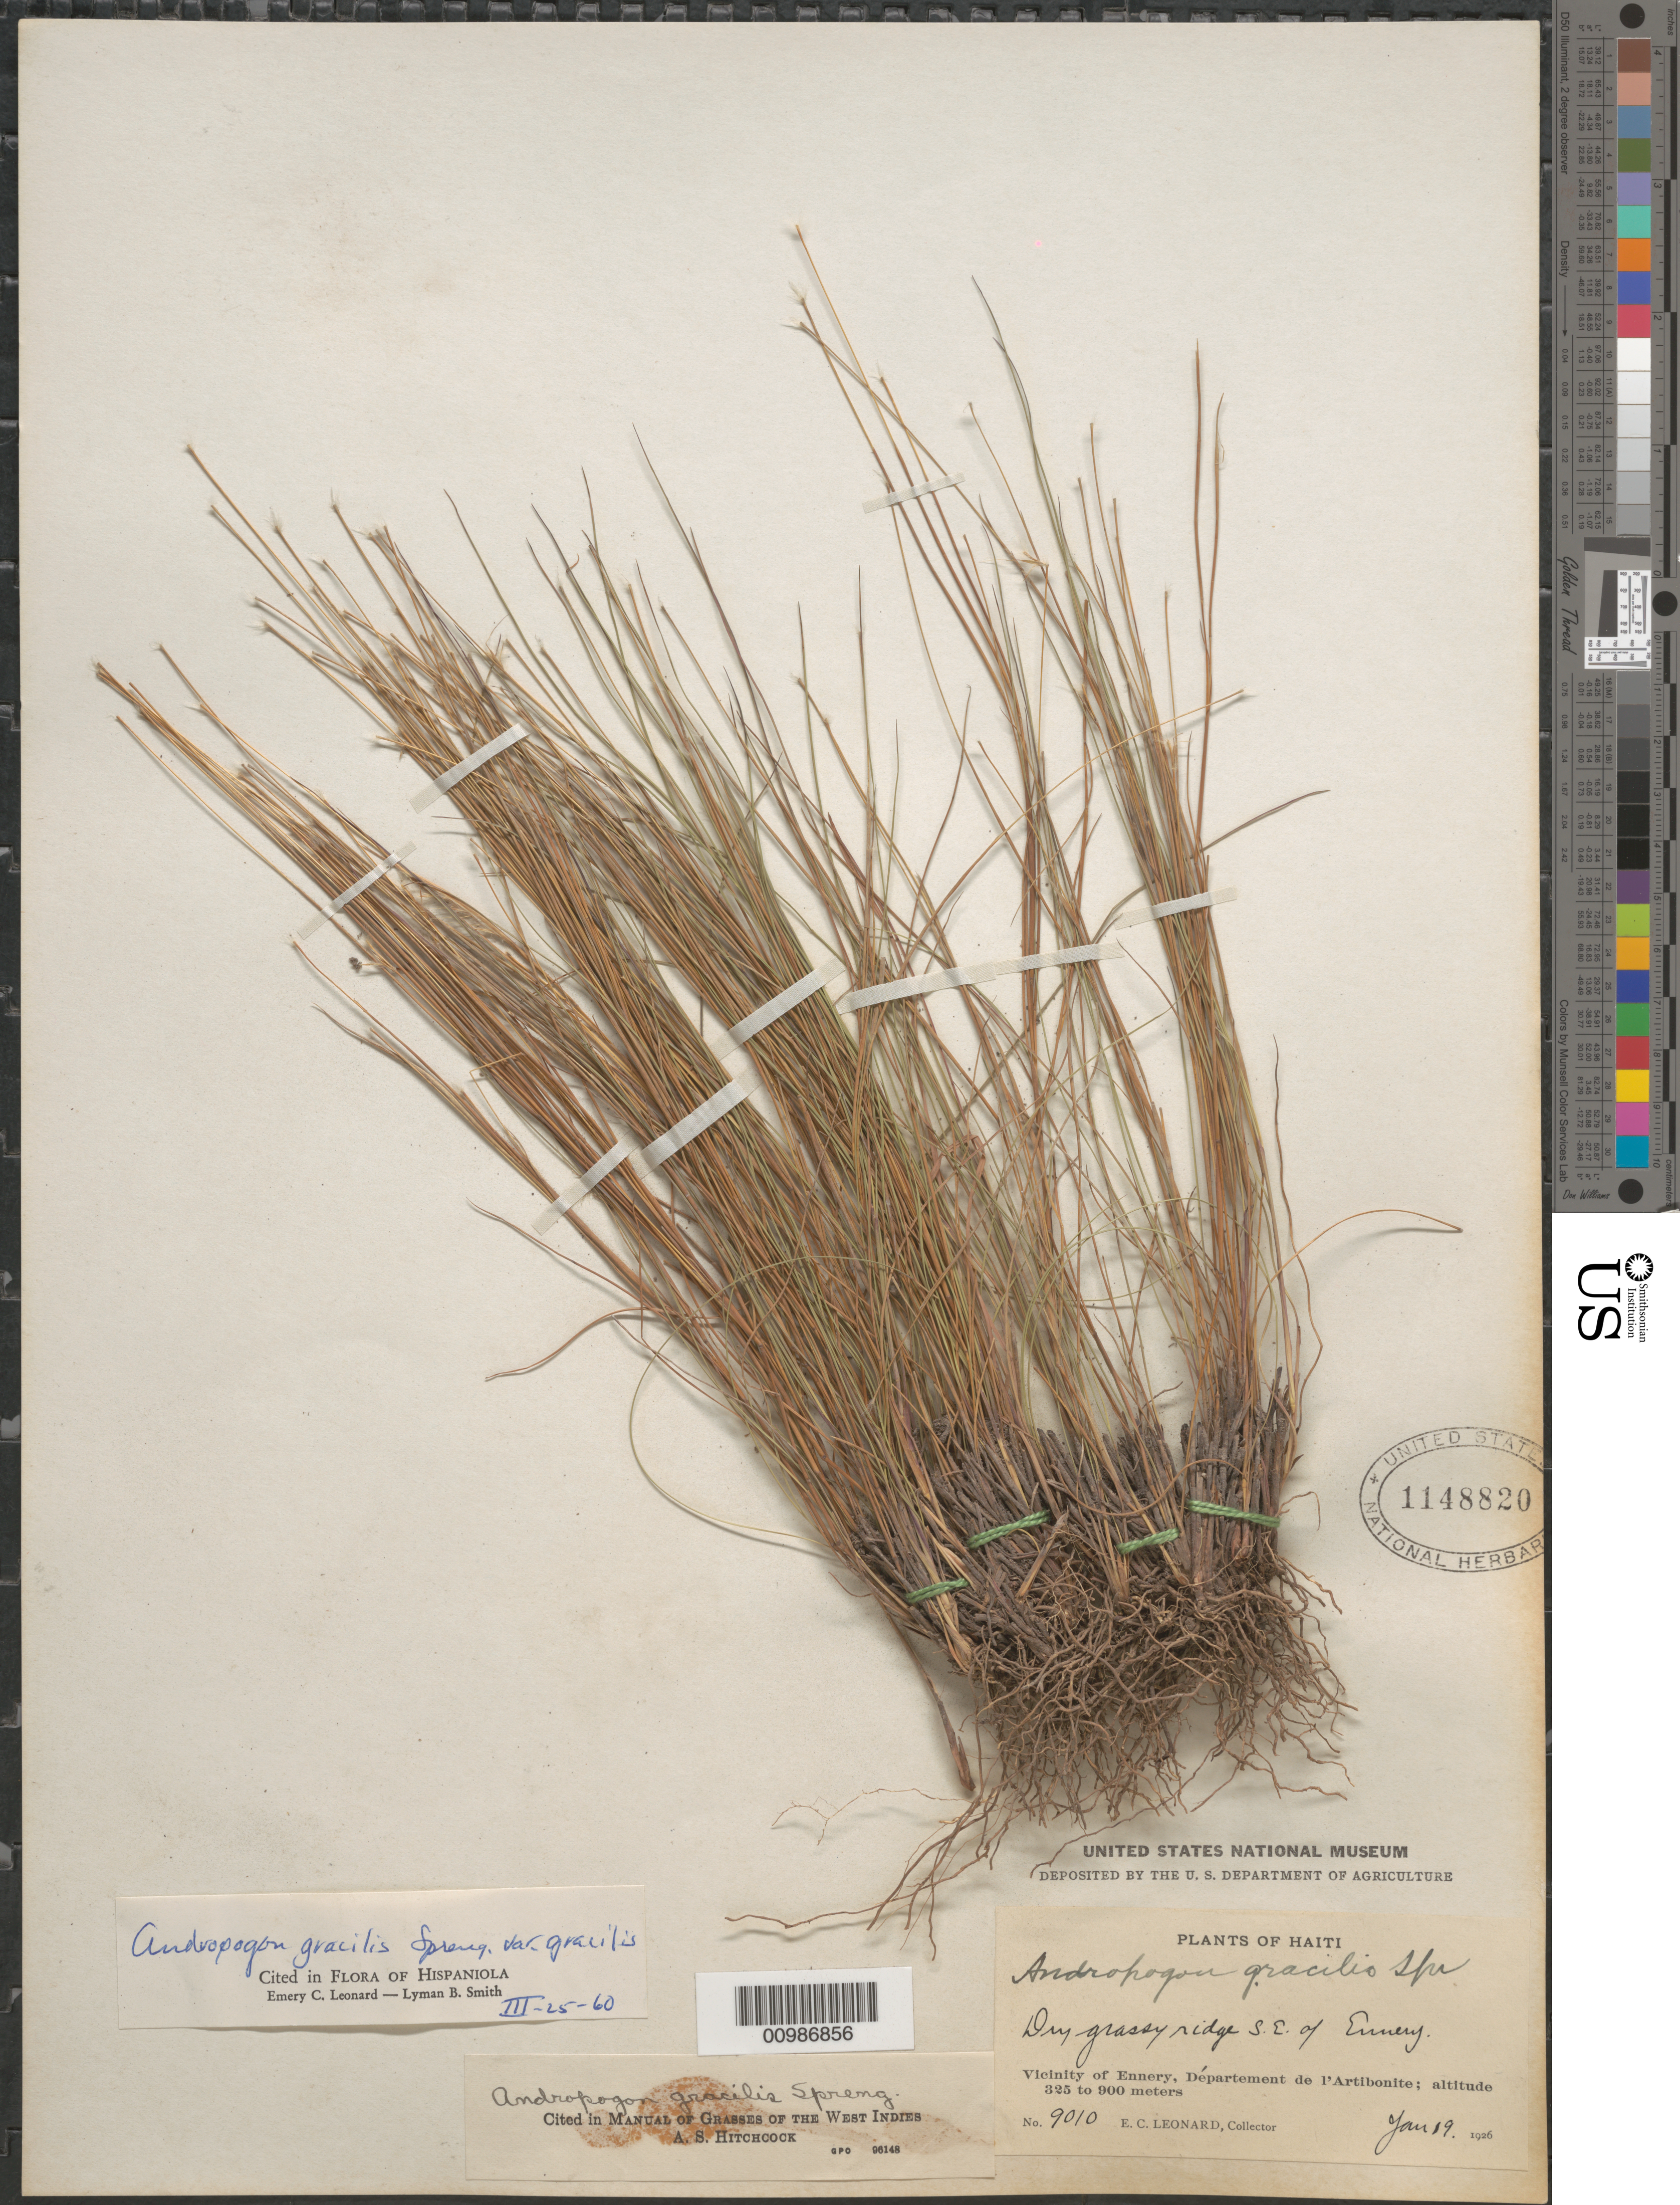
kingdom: Plantae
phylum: Tracheophyta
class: Liliopsida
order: Poales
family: Poaceae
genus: Andropogon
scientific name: Andropogon gracilis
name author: Spreng.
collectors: E. C. Leonard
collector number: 9010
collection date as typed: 19 Jan 1926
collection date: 1926-01-19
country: Haiti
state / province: Artibonite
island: Hispaniola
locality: Vicinity of Ennery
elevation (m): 325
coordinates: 0 N, 0 E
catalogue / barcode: US 1148820